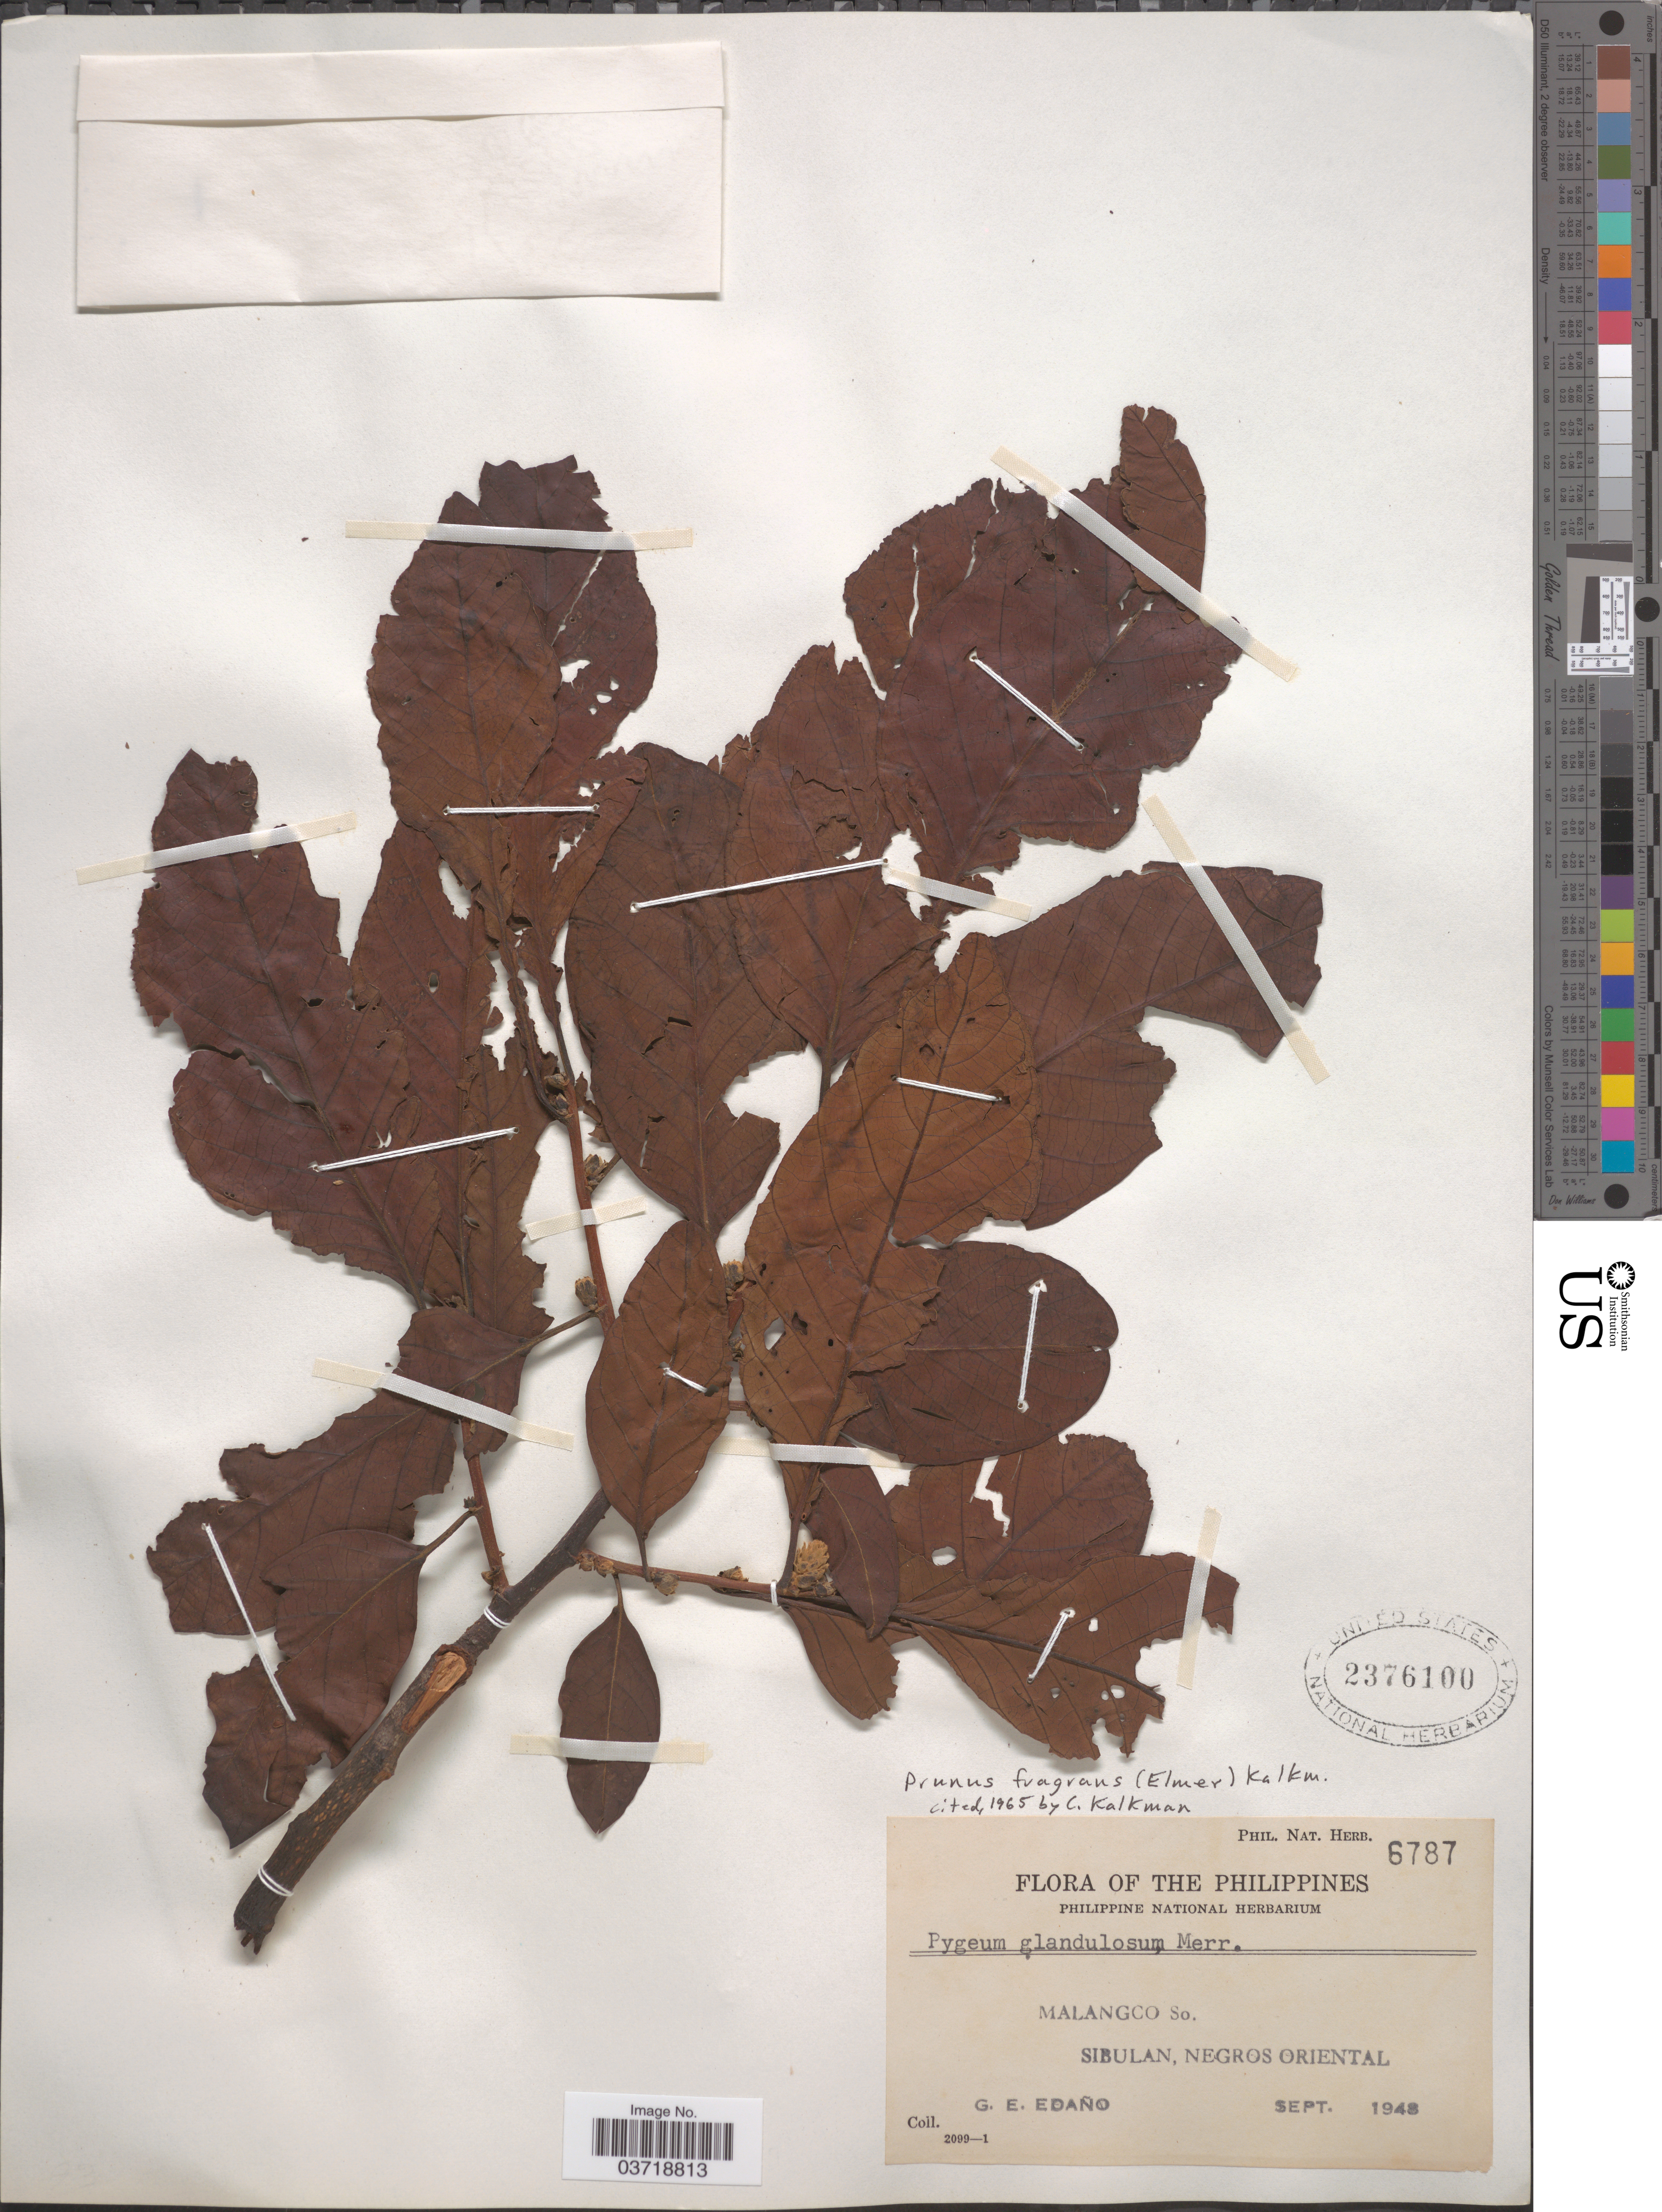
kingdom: Plantae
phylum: Tracheophyta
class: Magnoliopsida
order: Rosales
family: Rosaceae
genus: Prunus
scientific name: Prunus fragrans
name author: (Elmer) Kalkman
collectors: G. E. Edaño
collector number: Phil. Nat. Herb. 6787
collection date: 1948-09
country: Philippines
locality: Malangco So. Sibulan, Negros Oriental.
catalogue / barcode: US 2376100